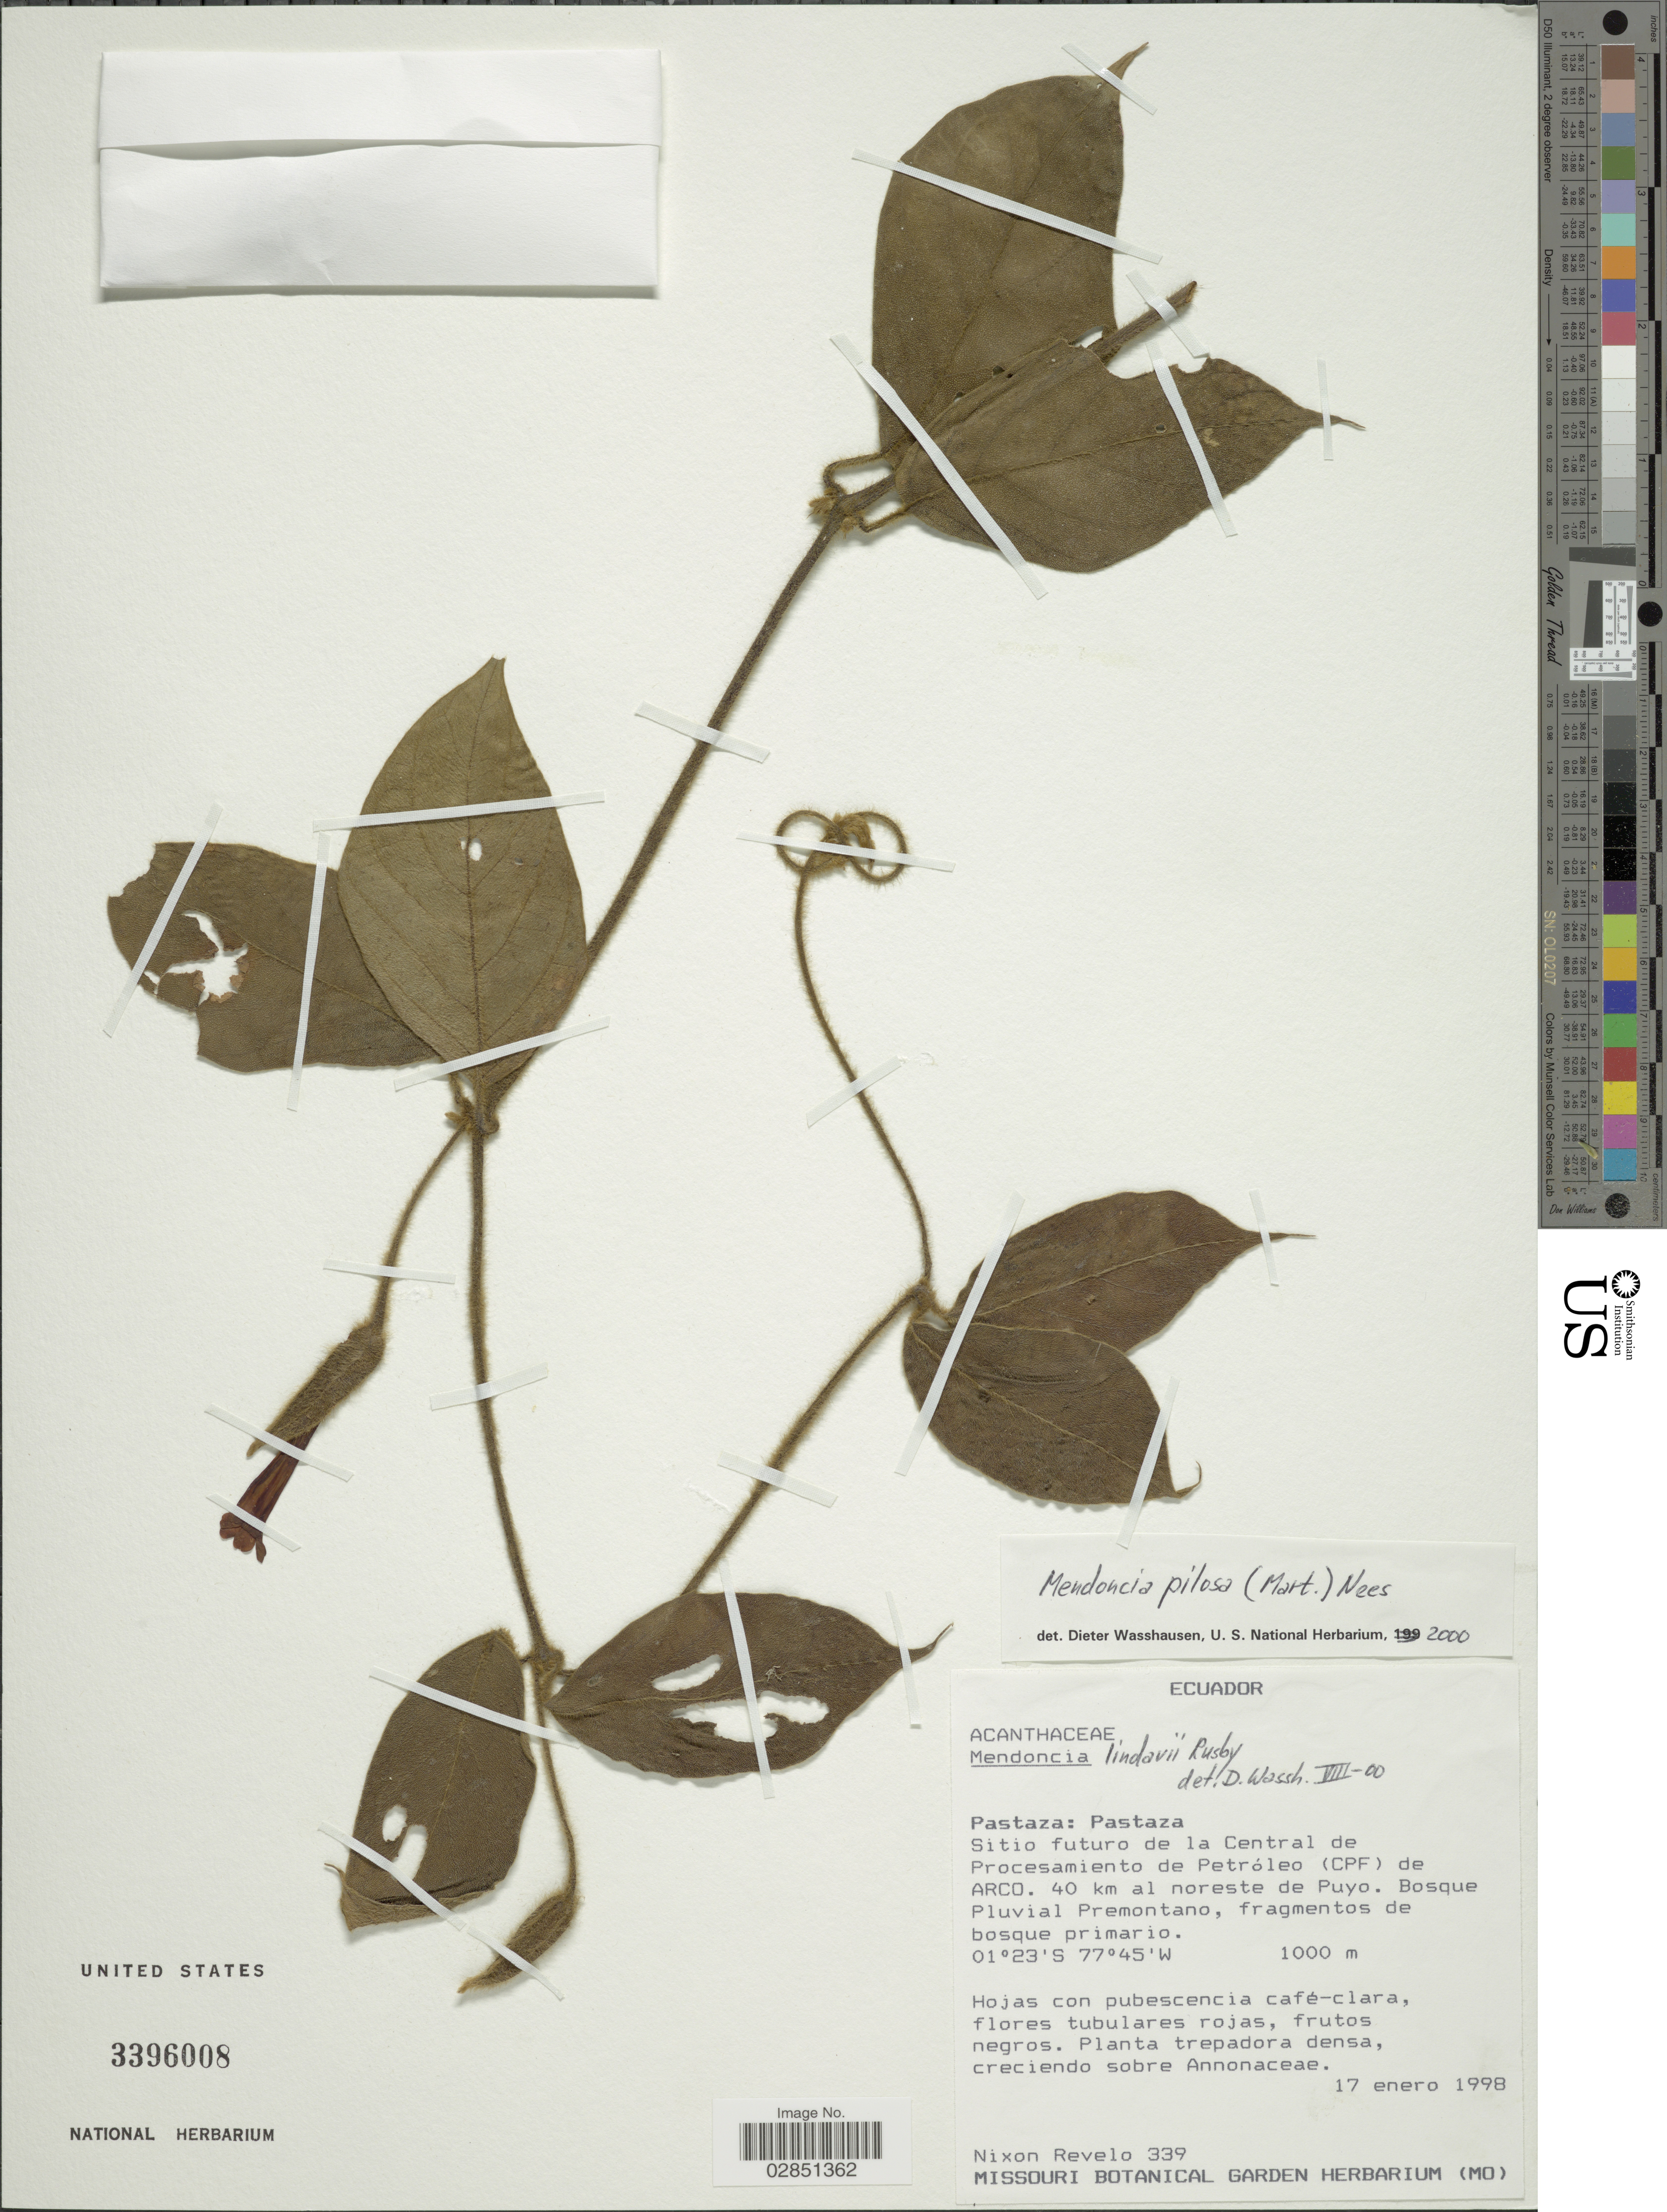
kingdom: Plantae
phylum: Tracheophyta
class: Magnoliopsida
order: Lamiales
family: Acanthaceae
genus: Mendoncia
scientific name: Mendoncia pilosa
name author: Mart.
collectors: N. Revelo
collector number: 339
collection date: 1998-01-17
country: Ecuador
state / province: Pastaza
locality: Sitio futuro de la Central de Procesamiento de Petróleo (CPF) de ARCO. 40 km al noreste de Puyo.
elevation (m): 1000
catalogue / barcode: US 3396008